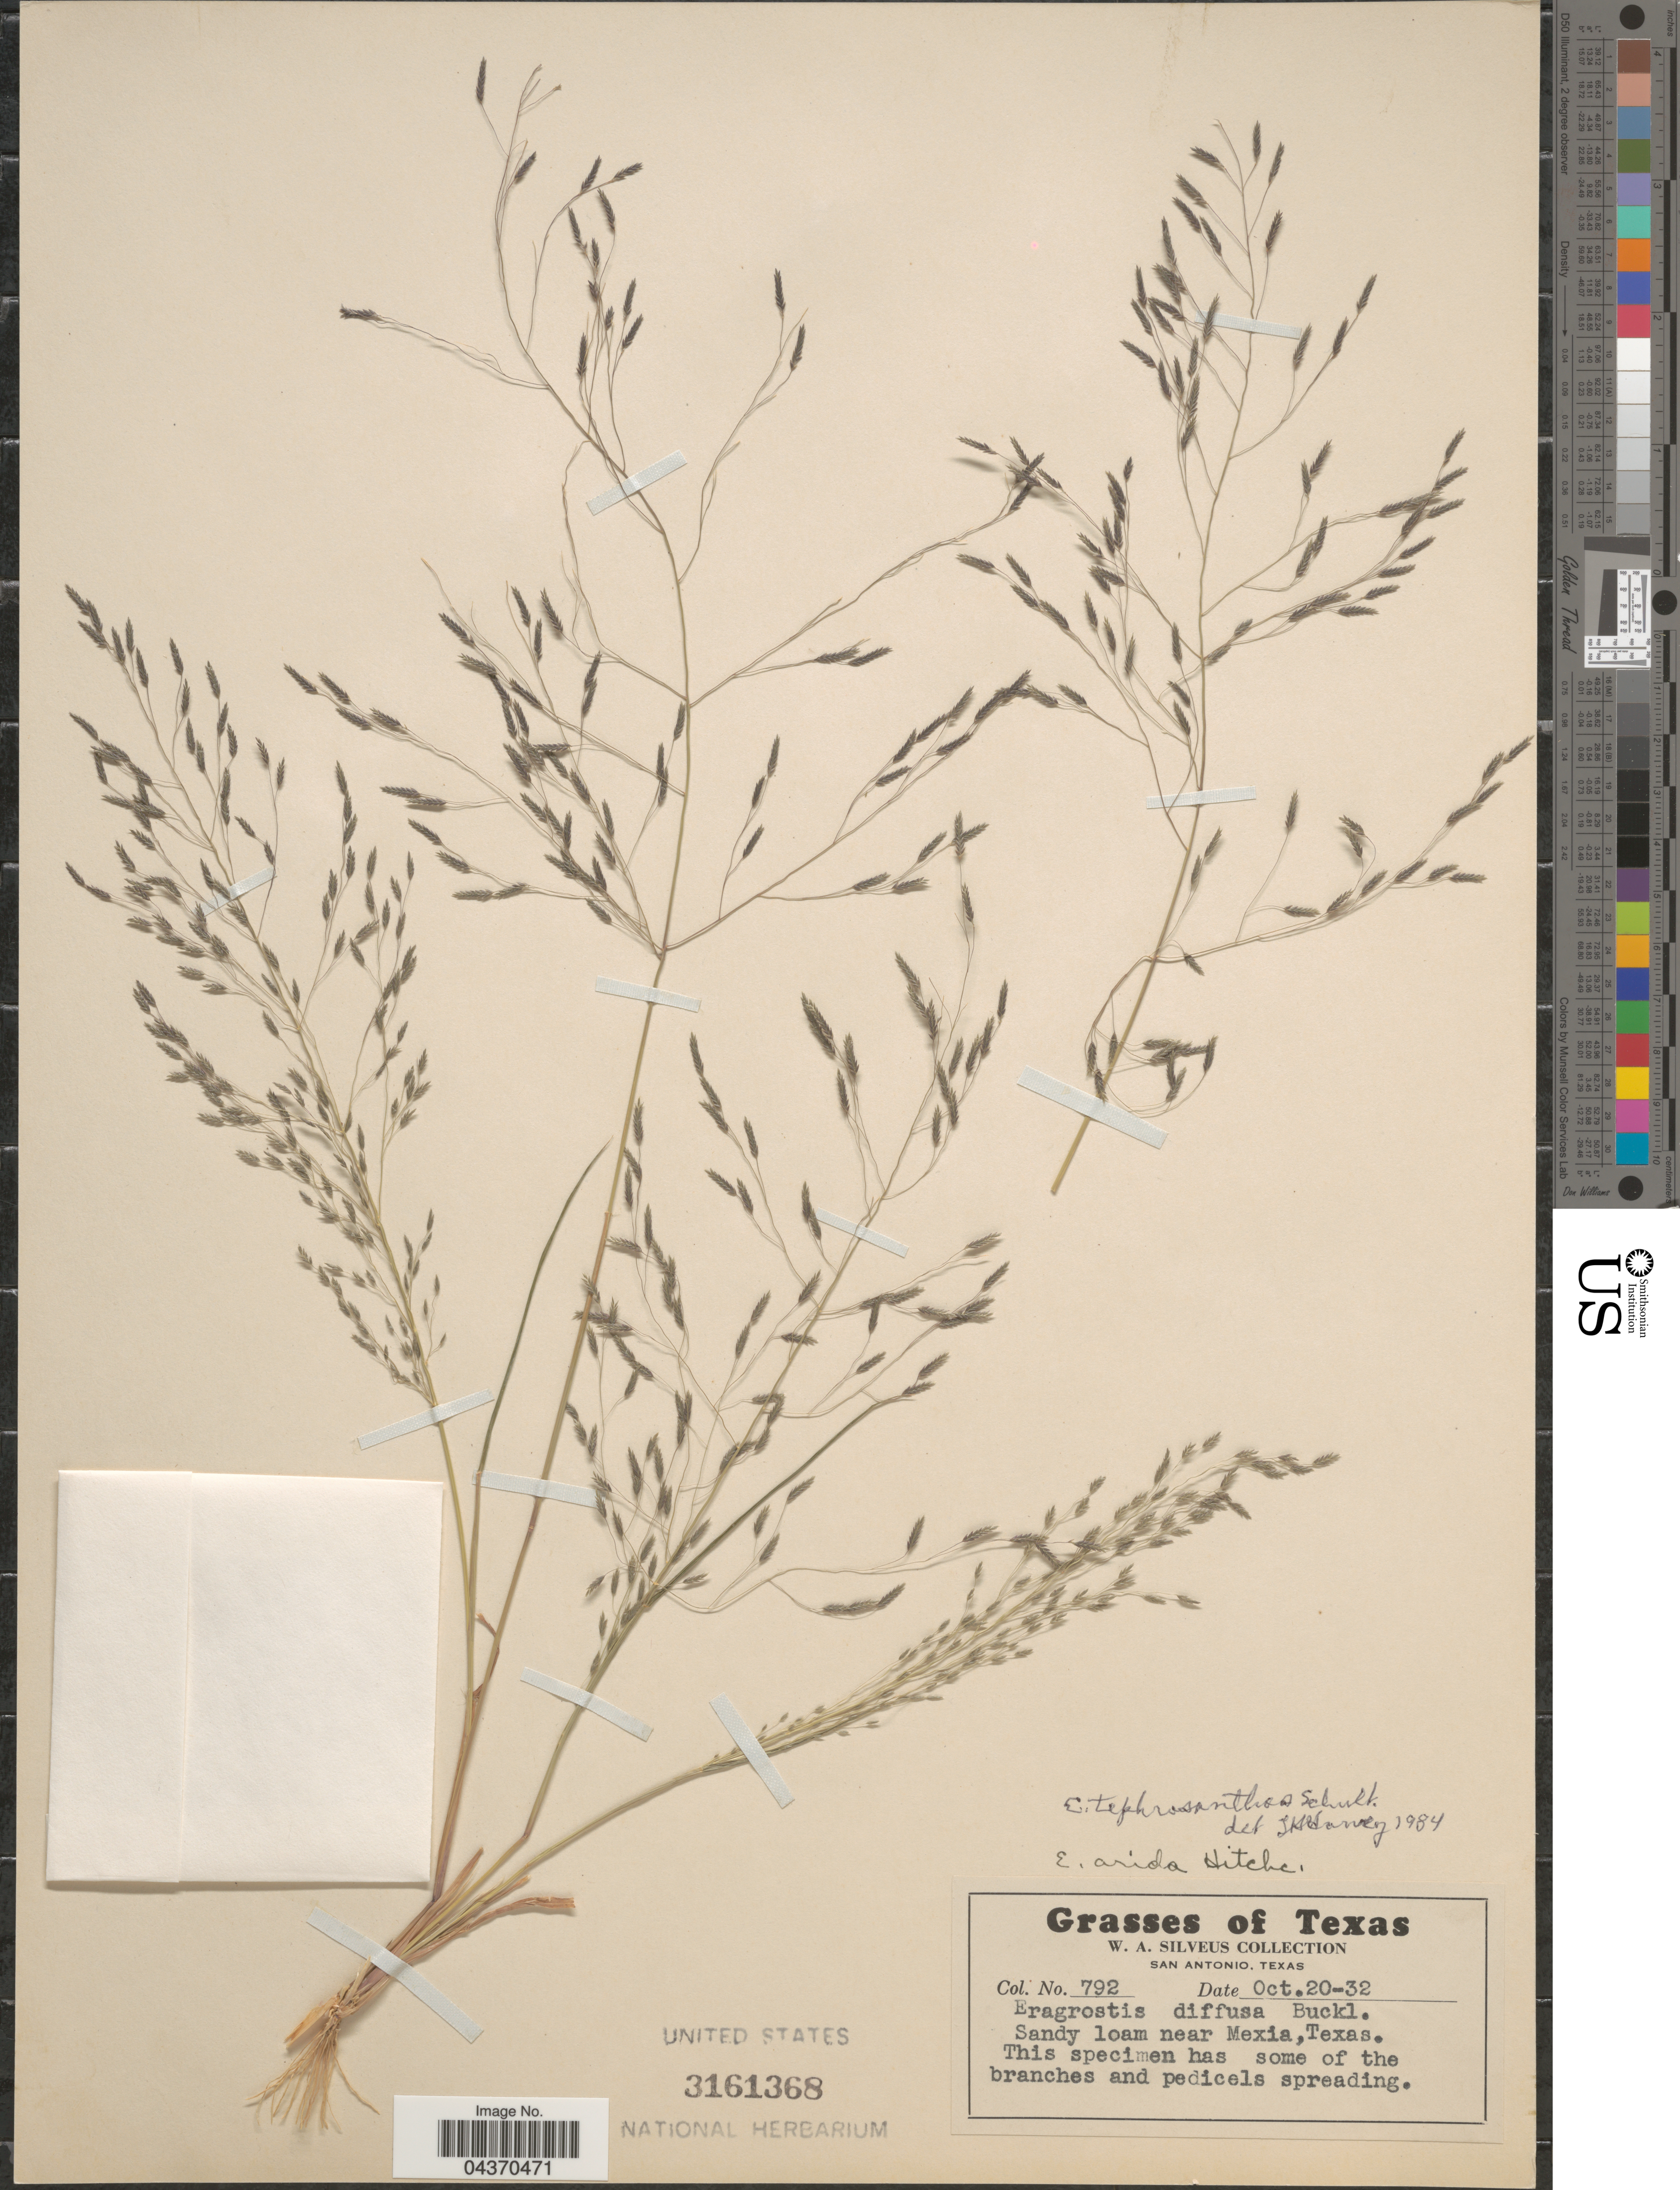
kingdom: Plantae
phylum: Tracheophyta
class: Liliopsida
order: Poales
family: Poaceae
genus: Eragrostis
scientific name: Eragrostis pectinacea var. miserrima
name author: (E. Fourn.) Reeder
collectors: W. Silveus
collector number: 792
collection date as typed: Transcribed d/m/y: 20/10/32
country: United States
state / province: Texas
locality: Sandy loam near Mexia.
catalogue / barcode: US 3161368